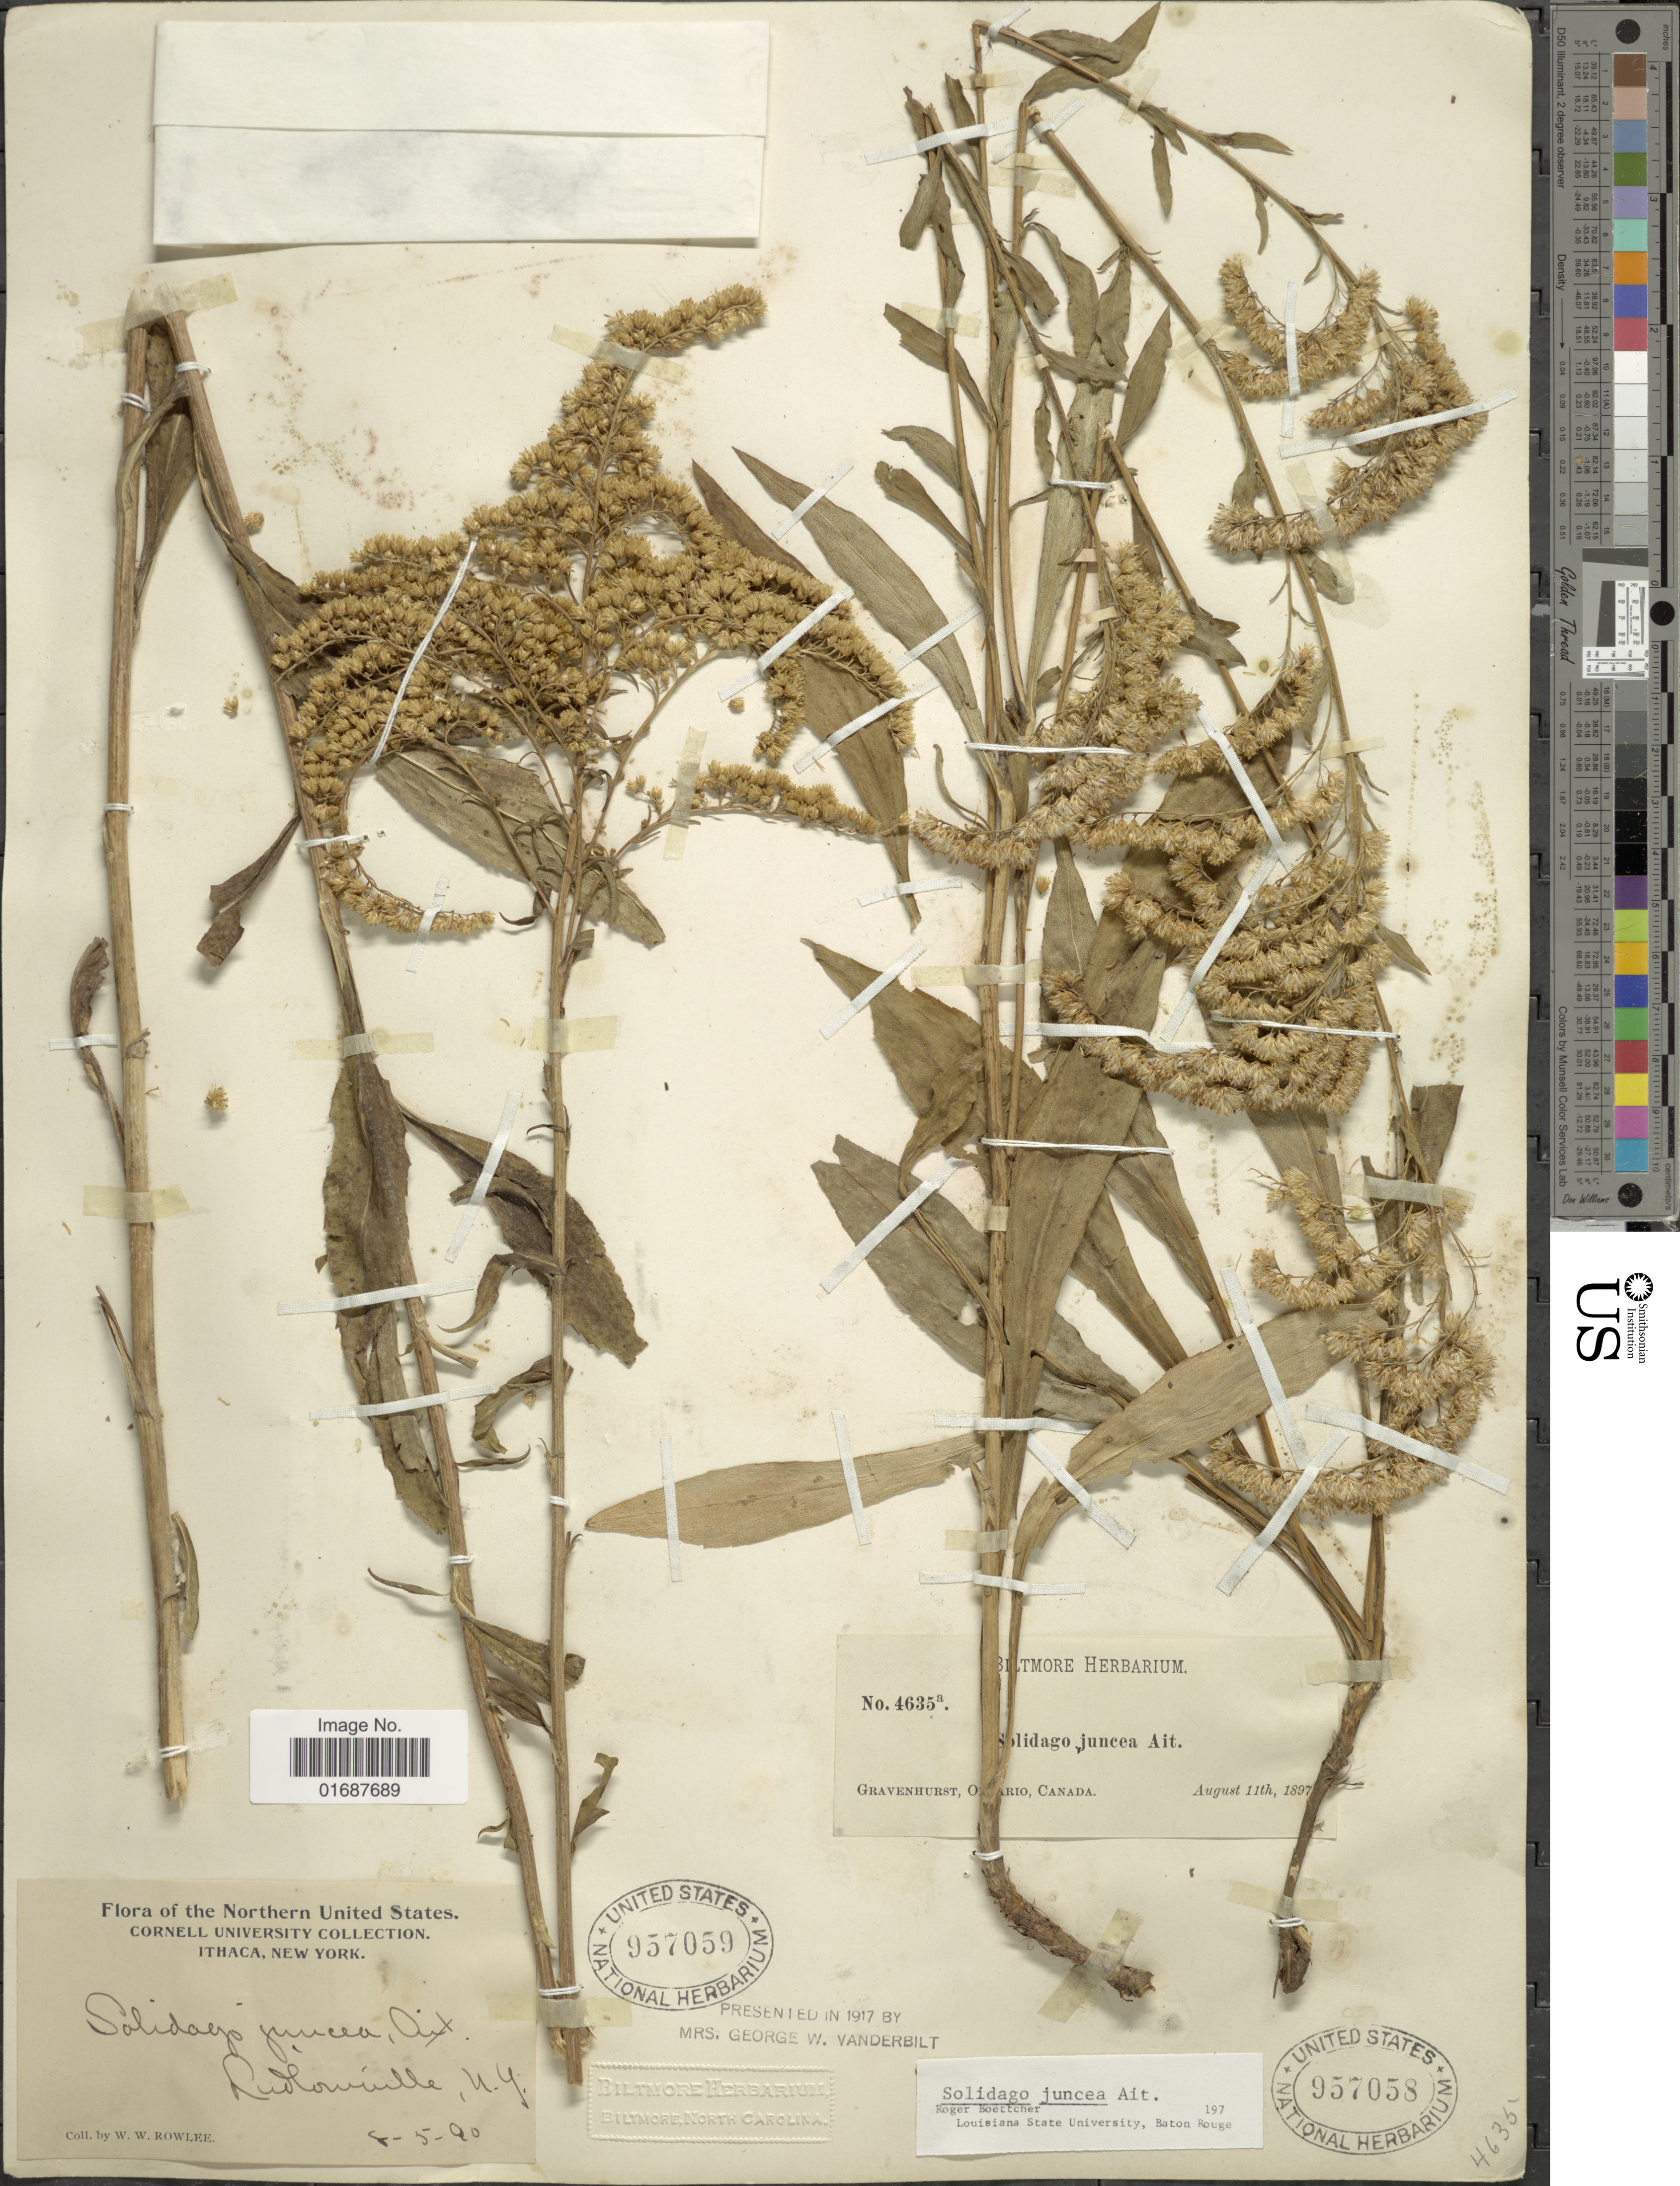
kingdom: Plantae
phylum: Tracheophyta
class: Magnoliopsida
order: Asterales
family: Asteraceae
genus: Solidago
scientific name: Solidago juncea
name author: Aiton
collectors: ex herb. Biltmore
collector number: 4635a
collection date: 1897-08-11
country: Canada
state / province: Ontario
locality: Gravenhurst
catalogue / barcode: US 957058